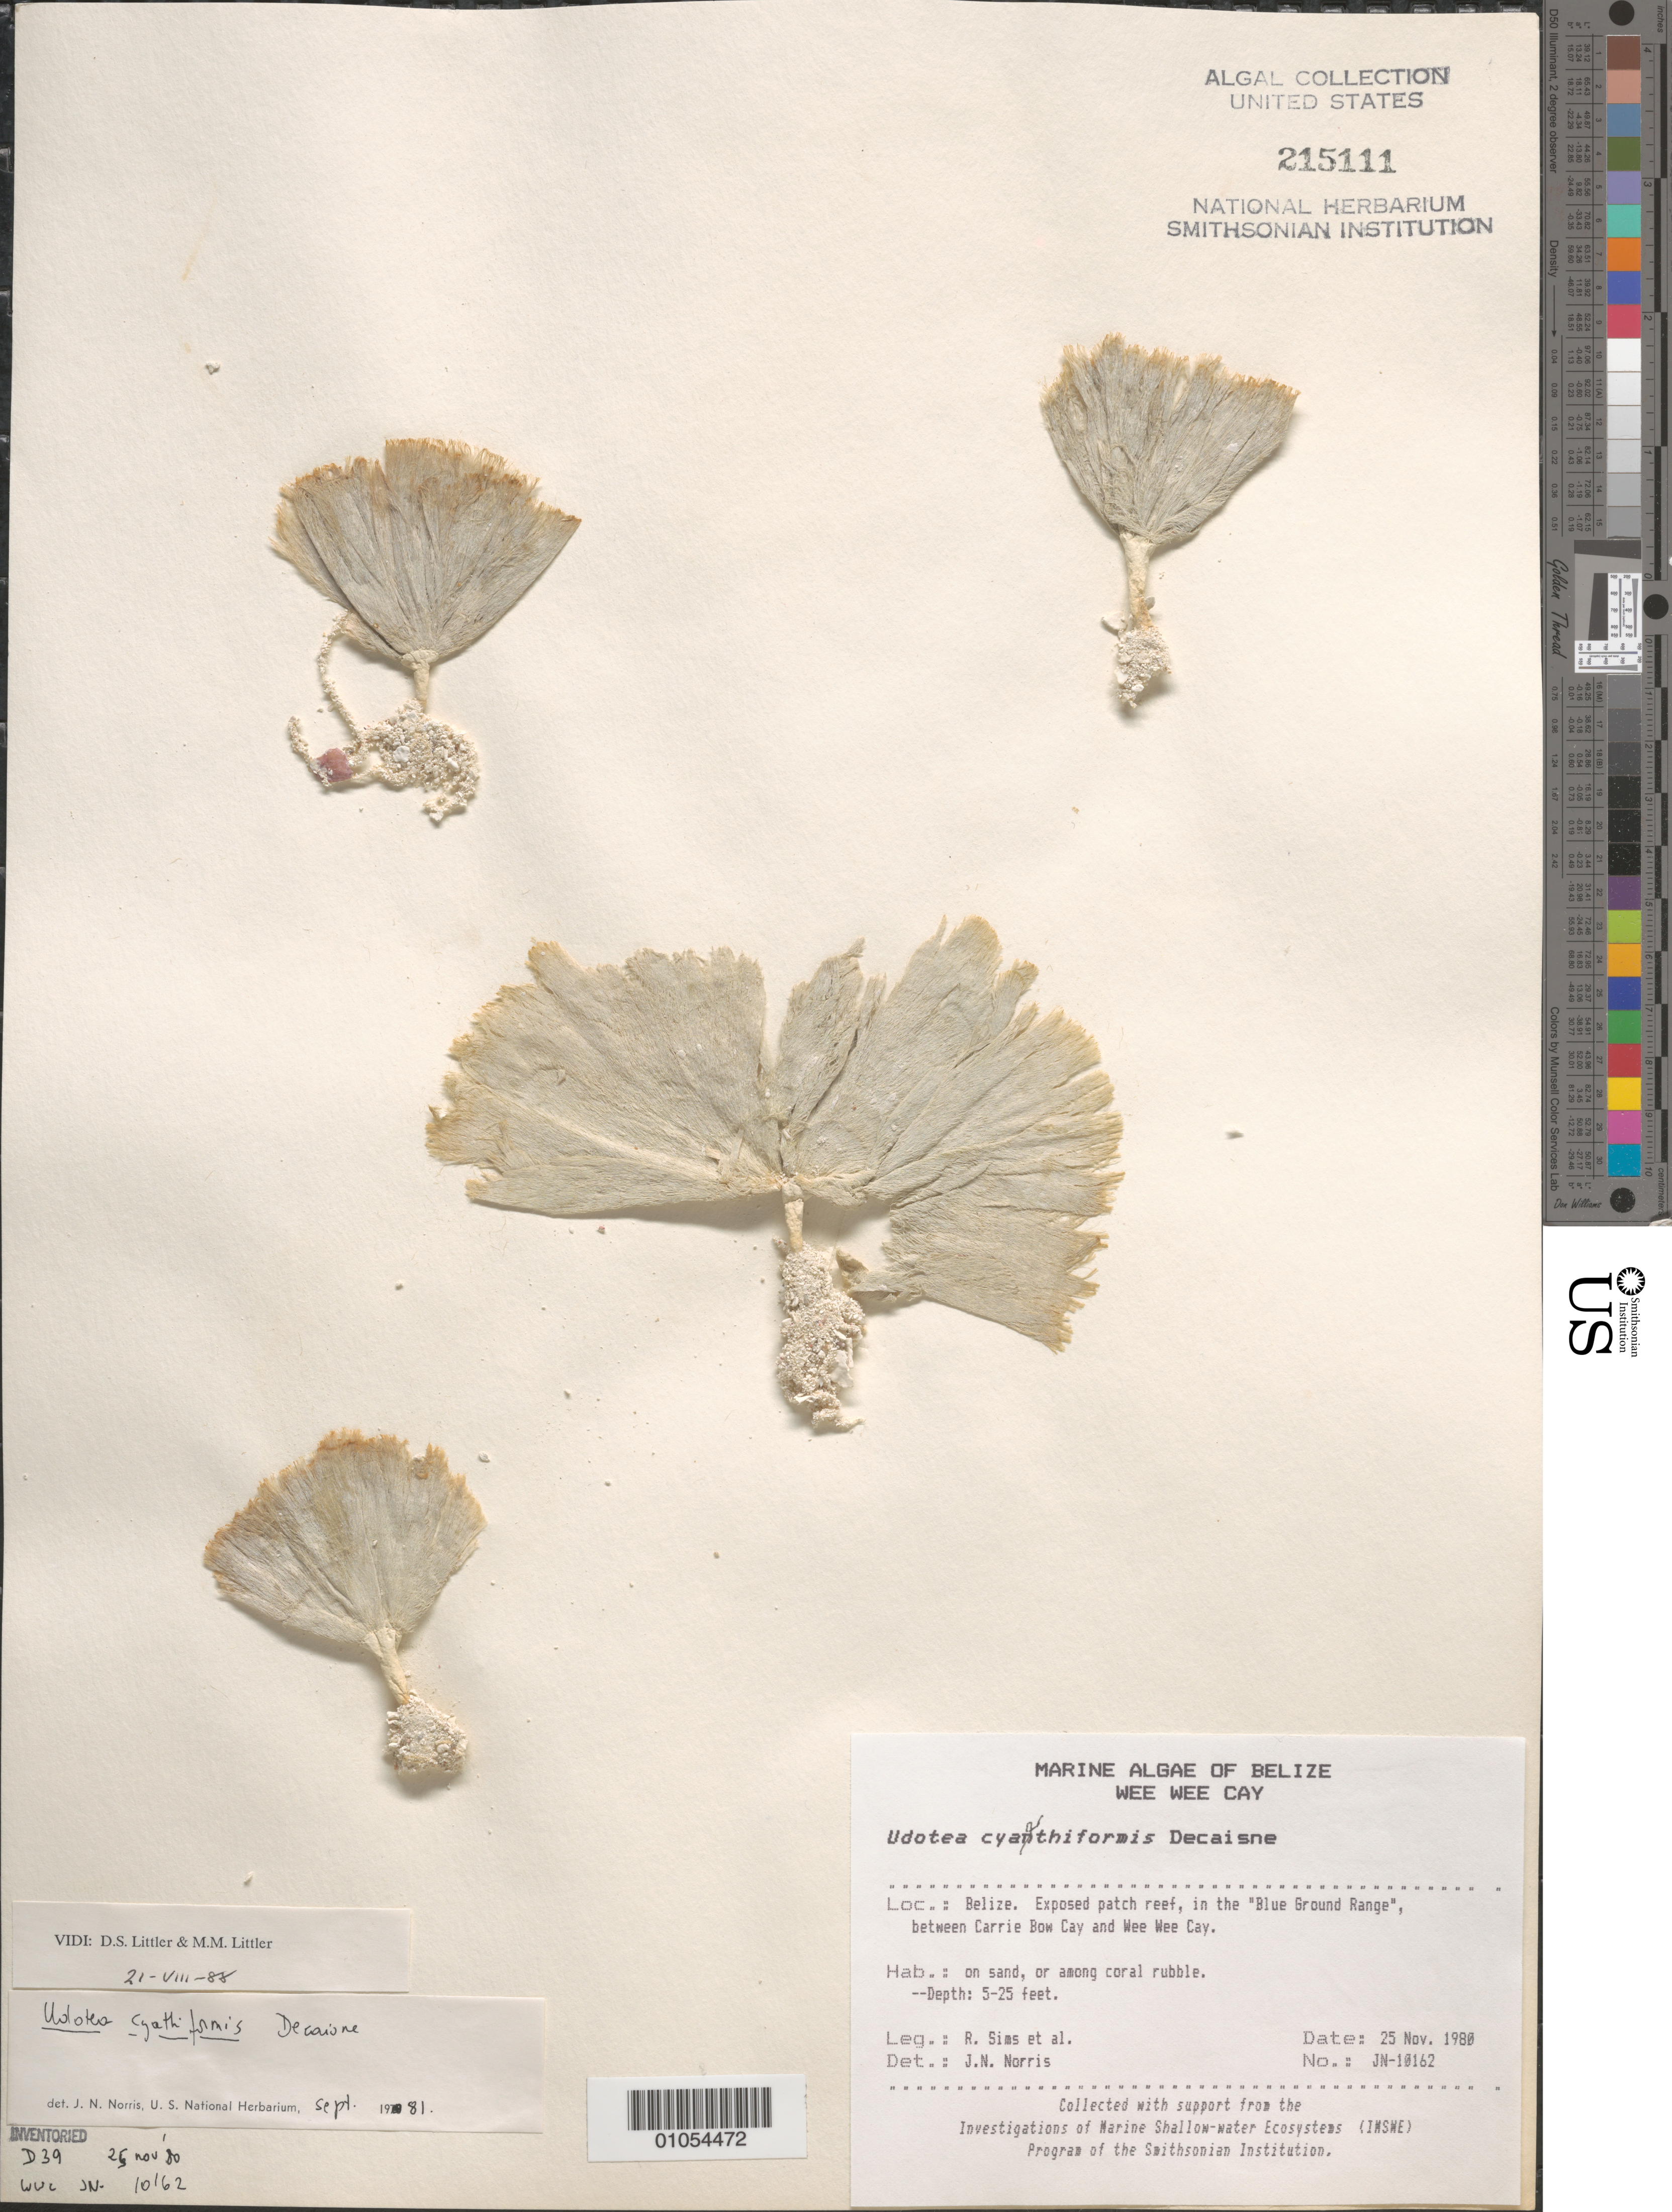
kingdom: Plantae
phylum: Chlorophyta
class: Ulvophyceae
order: Bryopsidales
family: Udoteaceae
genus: Udotea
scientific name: Udotea cyathiformis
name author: Decne.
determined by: Norris, James N.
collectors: R. H. Sims & et al.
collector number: JN-10162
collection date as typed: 25 Nov 1980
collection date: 1980-11-25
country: Belize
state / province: Stann Creek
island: Wee Wee Cay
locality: Blue Ground Range, between Carrie Bow Cay and Wee Wee Cay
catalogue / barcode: US 215111